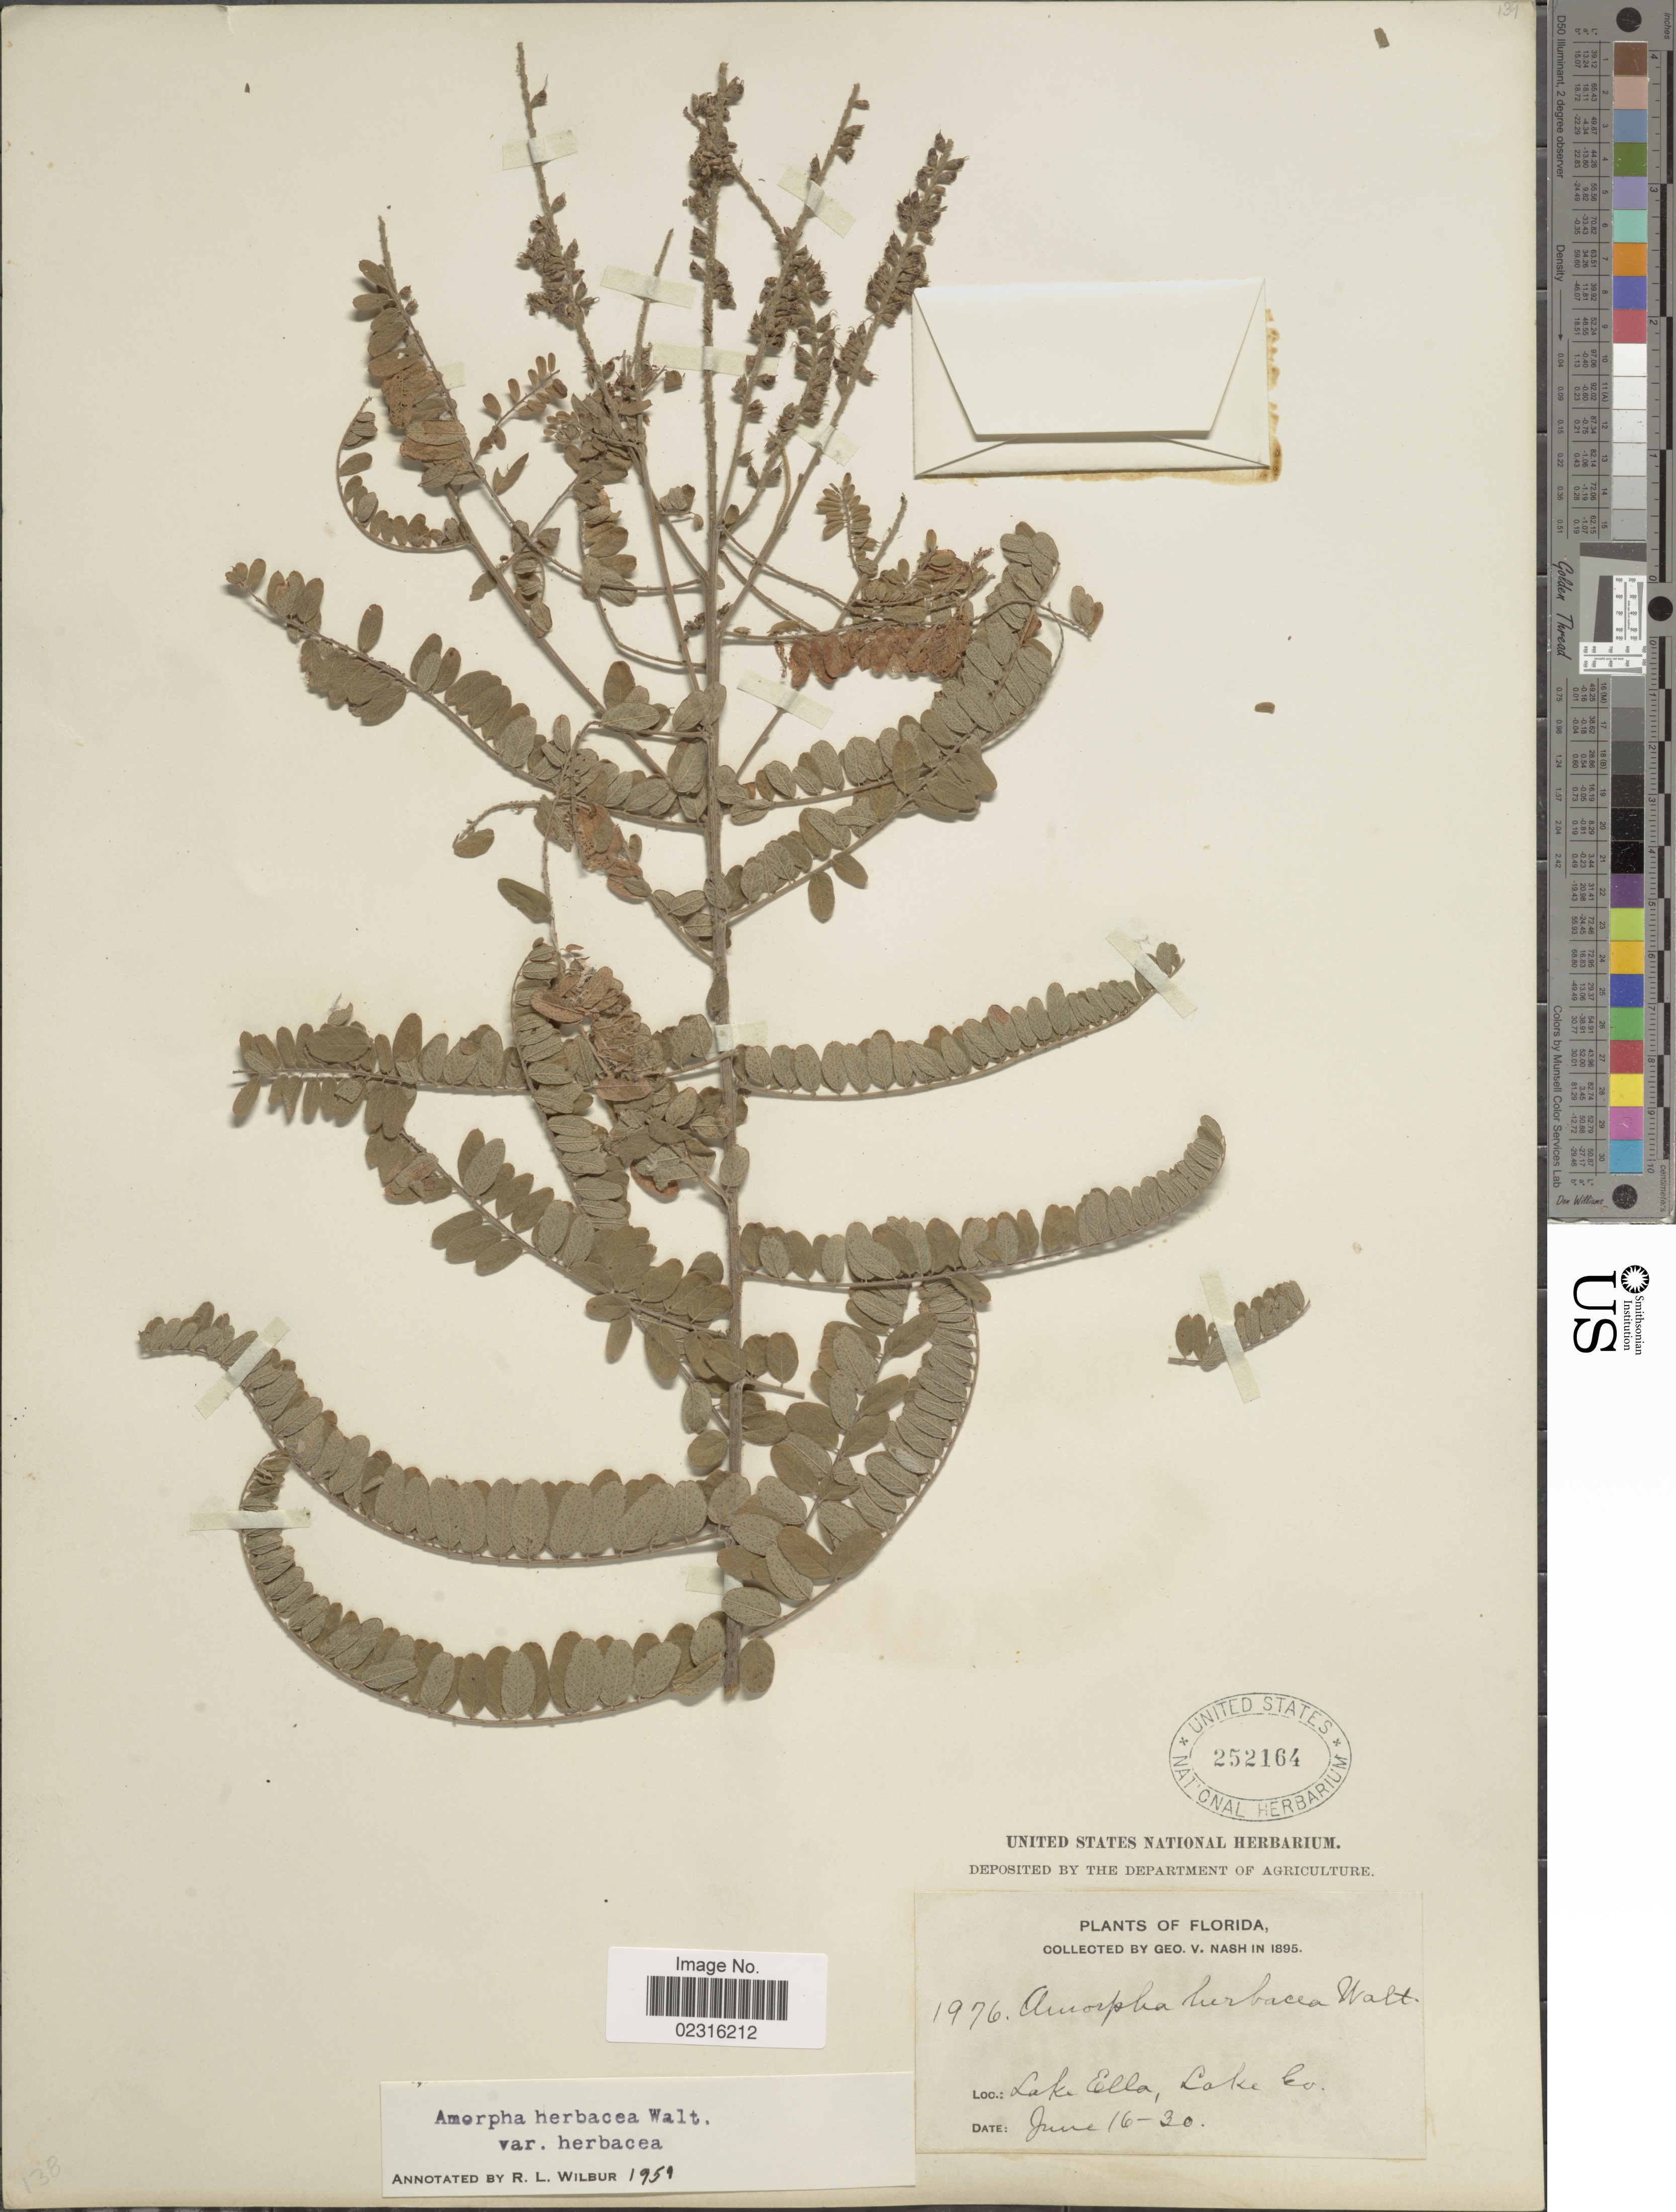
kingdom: Plantae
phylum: Tracheophyta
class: Magnoliopsida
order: Fabales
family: Fabaceae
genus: Amorpha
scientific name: Amorpha herbacea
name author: Schltdl.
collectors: G. V. Nash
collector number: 1976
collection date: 1895-06-16/1895-06-30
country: United States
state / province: Florida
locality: Lake Ella, Lake Co.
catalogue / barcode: US 252164